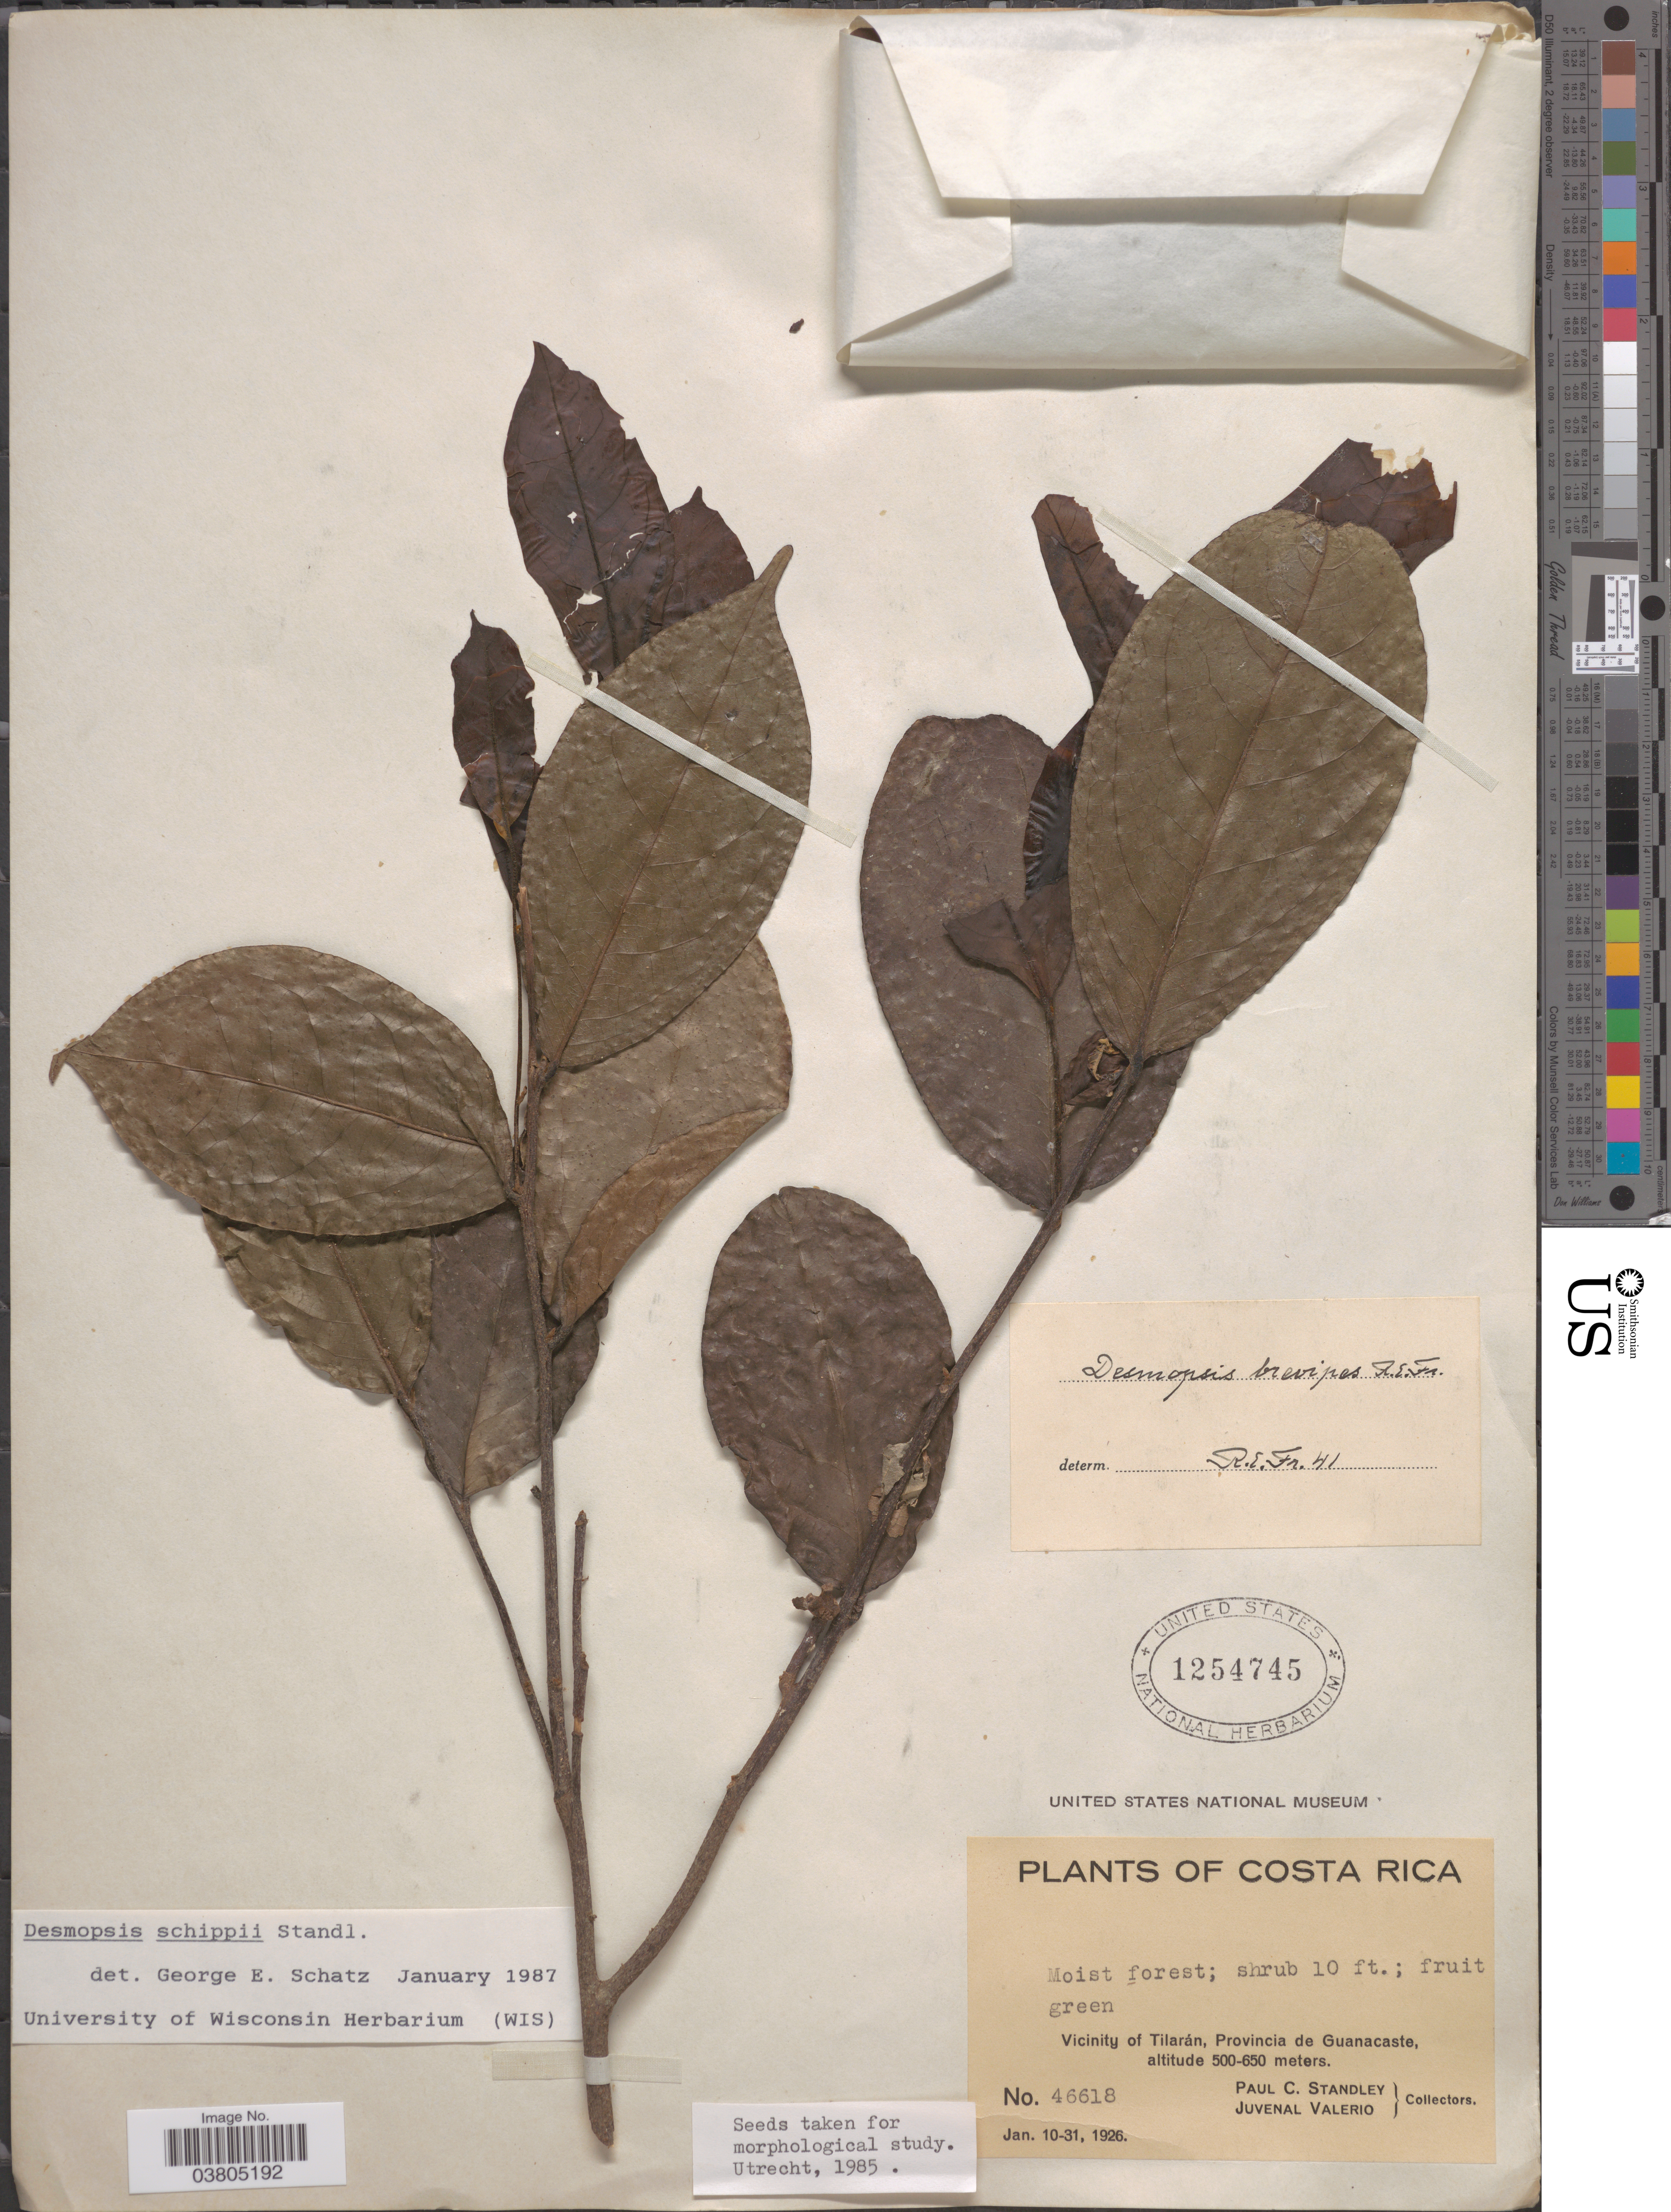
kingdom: Plantae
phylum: Tracheophyta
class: Magnoliopsida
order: Magnoliales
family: Annonaceae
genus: Desmopsis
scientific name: Desmopsis schippii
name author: Standl.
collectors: P. C. Standley & J. Valerio R.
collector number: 46618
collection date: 1926-01-10/1926-01-31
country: Costa Rica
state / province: Guanacaste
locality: Vicinity of Tilarán.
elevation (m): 500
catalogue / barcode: US 1254745